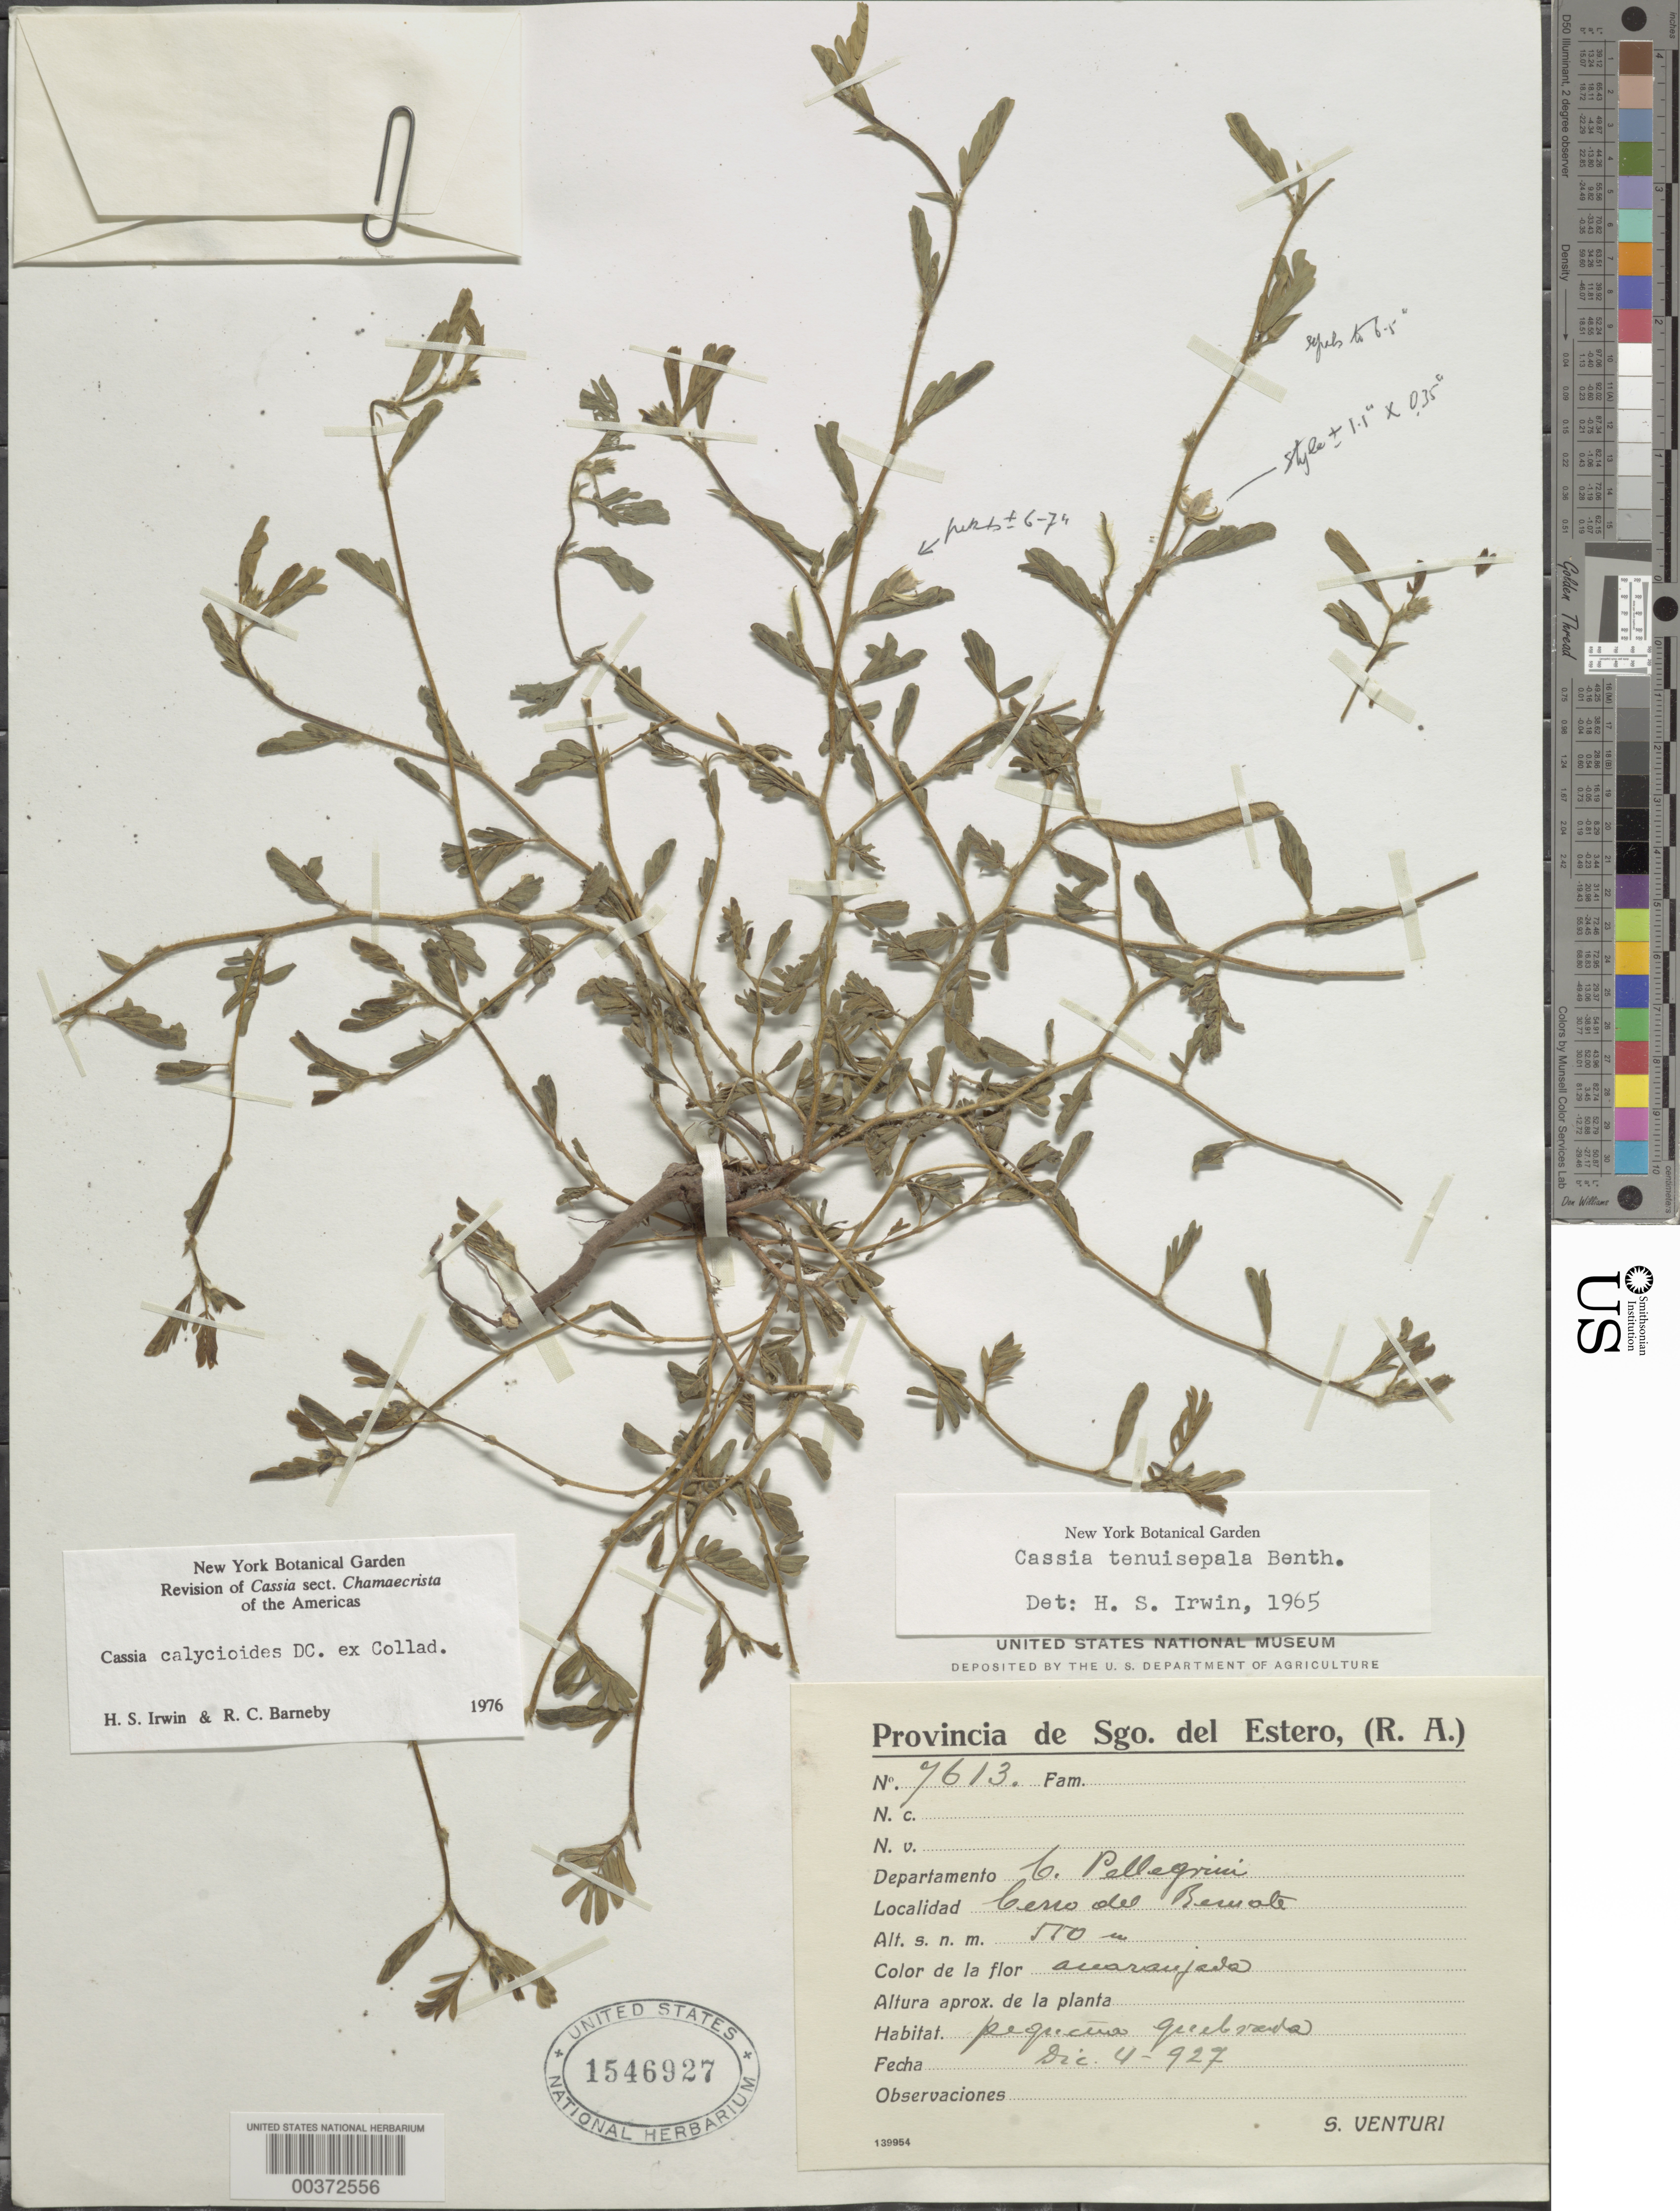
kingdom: Plantae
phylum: Tracheophyta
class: Magnoliopsida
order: Fabales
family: Fabaceae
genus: Chamaecrista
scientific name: Chamaecrista calycioides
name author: (Collad.) Greene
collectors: S. Venturi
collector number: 7613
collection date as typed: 04 Dec 1927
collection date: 1927-12-04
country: Argentina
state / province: Santiago del Estero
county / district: Pellegrini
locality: Cerro del Remote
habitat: Pequcena quebrada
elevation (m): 550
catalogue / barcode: US 1546927